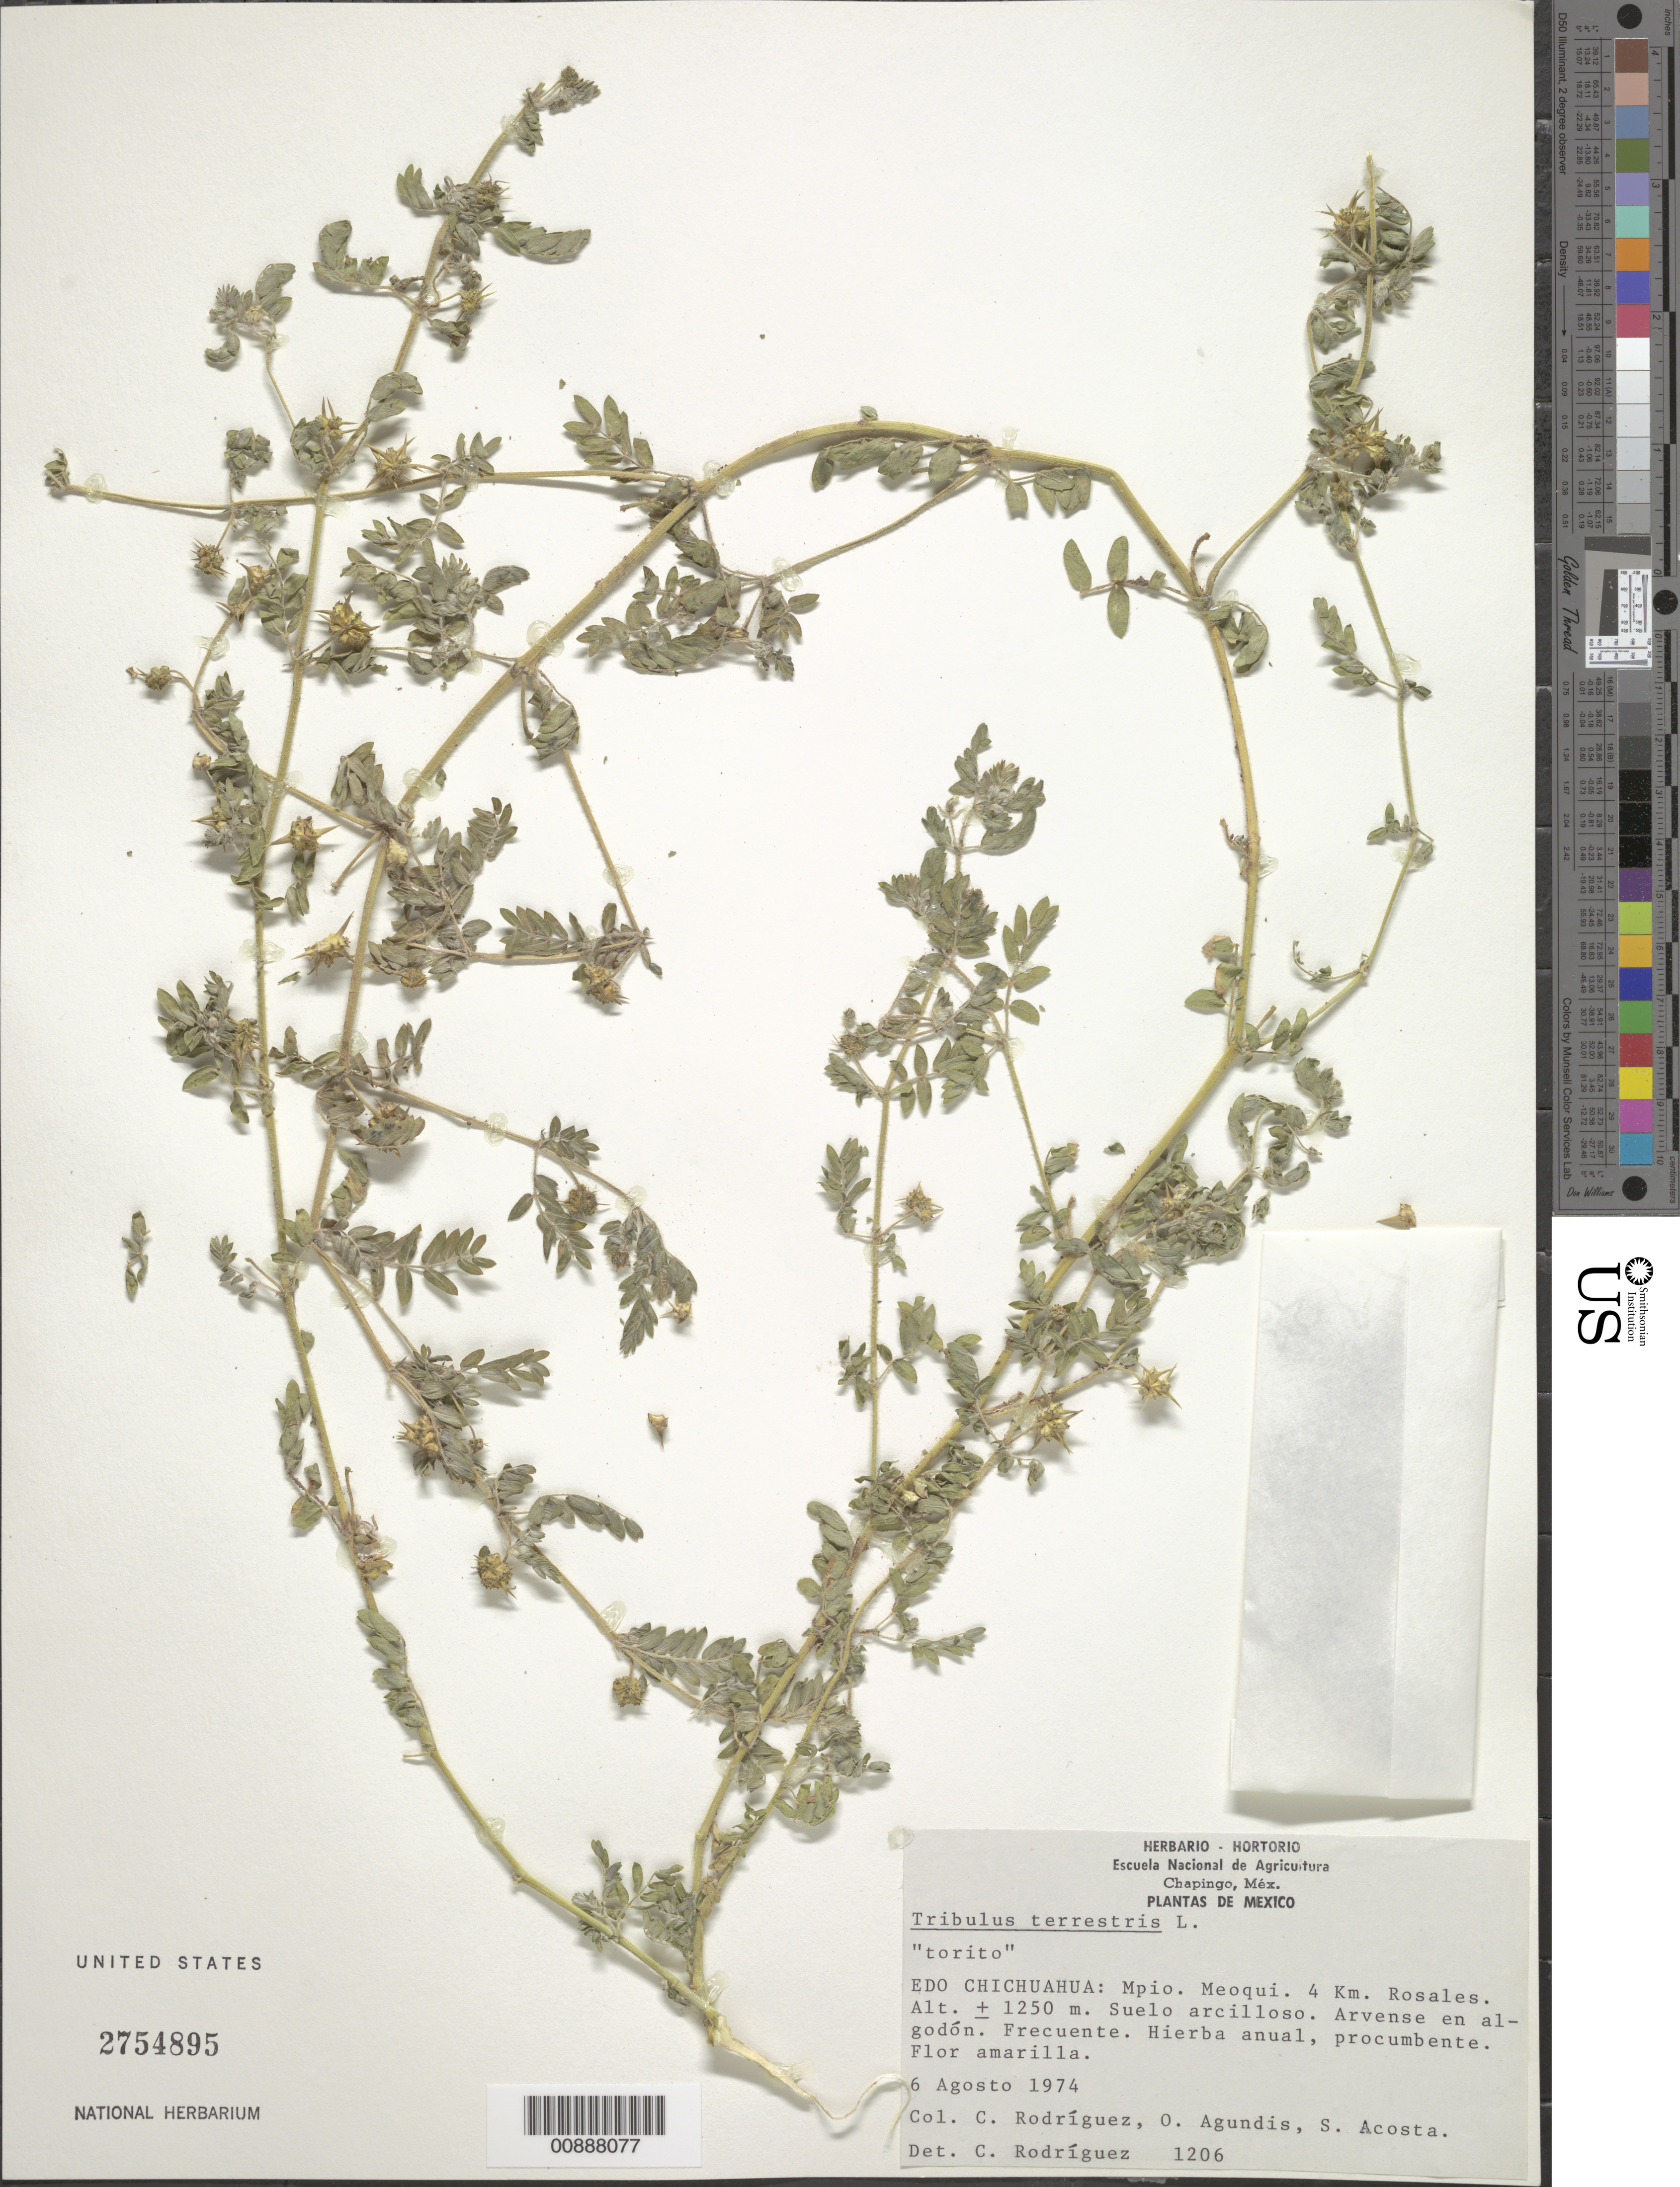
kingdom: Plantae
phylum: Tracheophyta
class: Magnoliopsida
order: Zygophyllales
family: Zygophyllaceae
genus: Tribulus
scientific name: Tribulus terrestris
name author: L.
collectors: C. Rodriguez, O. Agundis & S. Acosta Castellanos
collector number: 1206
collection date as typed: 06 Aug 1974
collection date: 1974-08-06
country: Mexico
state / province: Chihuahua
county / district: Meoqui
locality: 4 km. Rosales, Mpio. Meoqui, Chihuahua.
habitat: Suelo arcilloso. Arvense en algodón.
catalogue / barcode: US 2754895